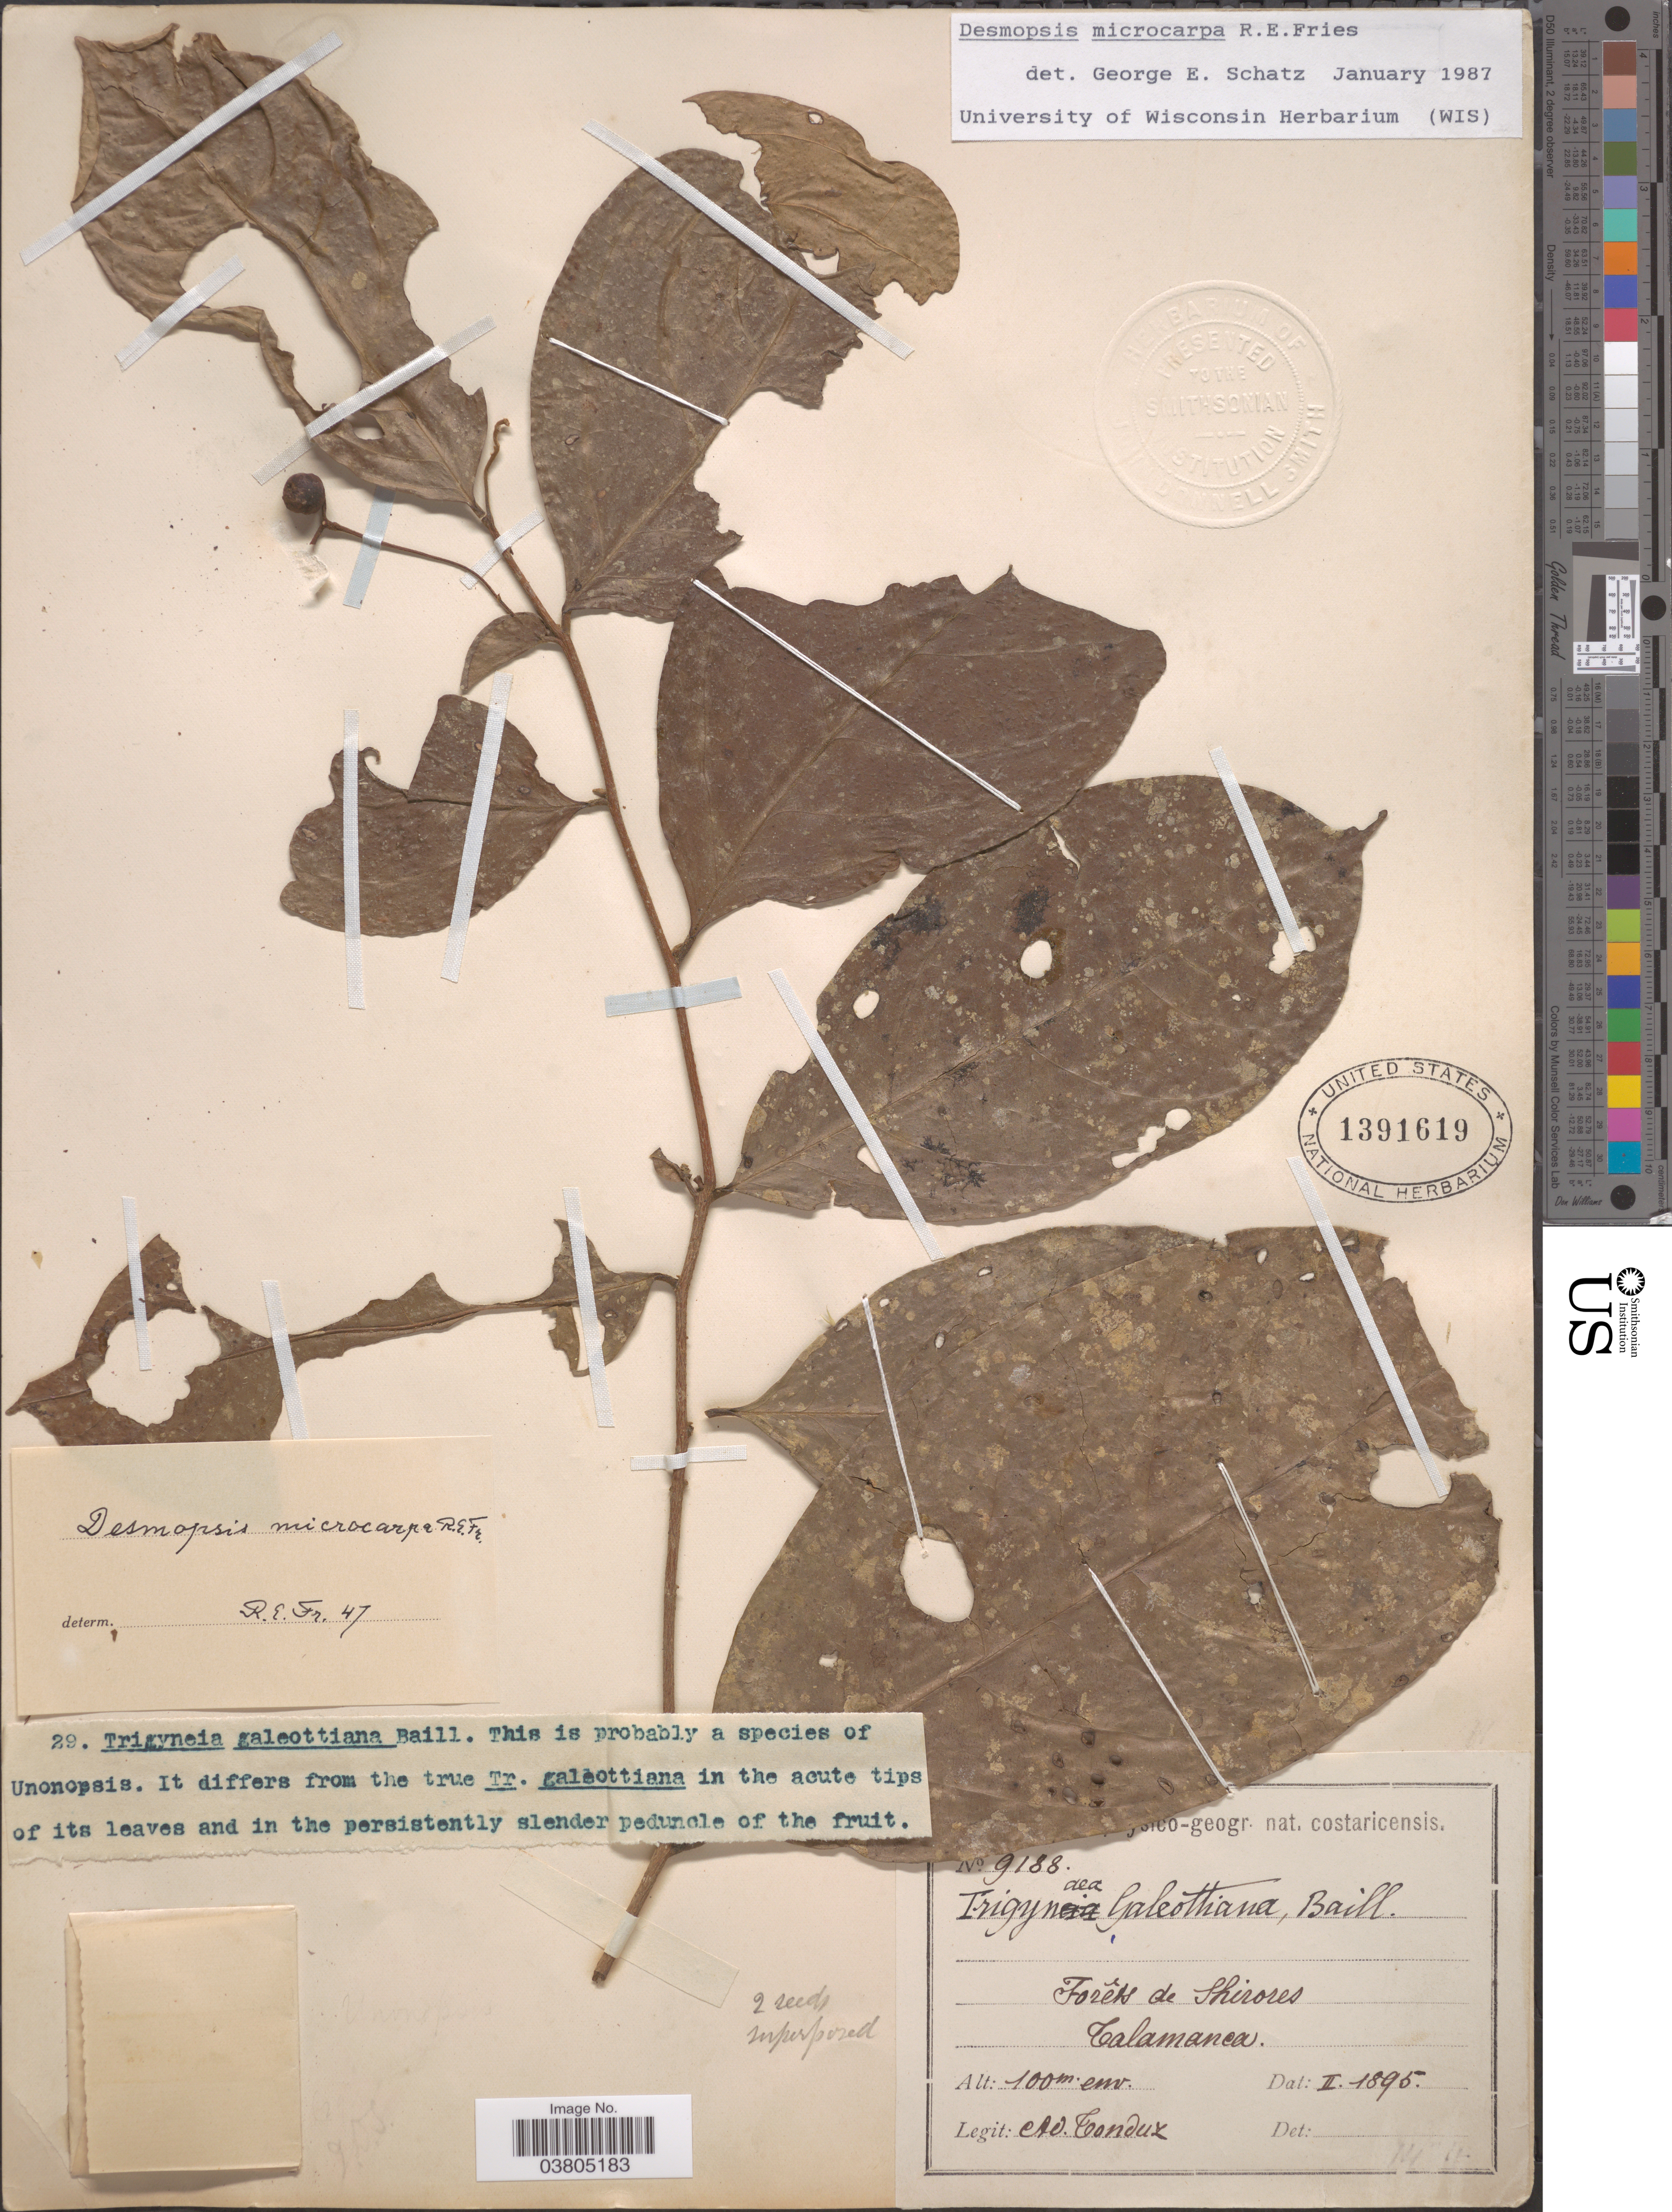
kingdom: Plantae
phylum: Tracheophyta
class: Magnoliopsida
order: Magnoliales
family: Annonaceae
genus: Desmopsis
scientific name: Desmopsis microcarpa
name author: R.E. Fr.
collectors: A. Tonduz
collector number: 9188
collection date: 1895-02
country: Costa Rica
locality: Forêts de Shirores. Talamanca.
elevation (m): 100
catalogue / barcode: US 1391619